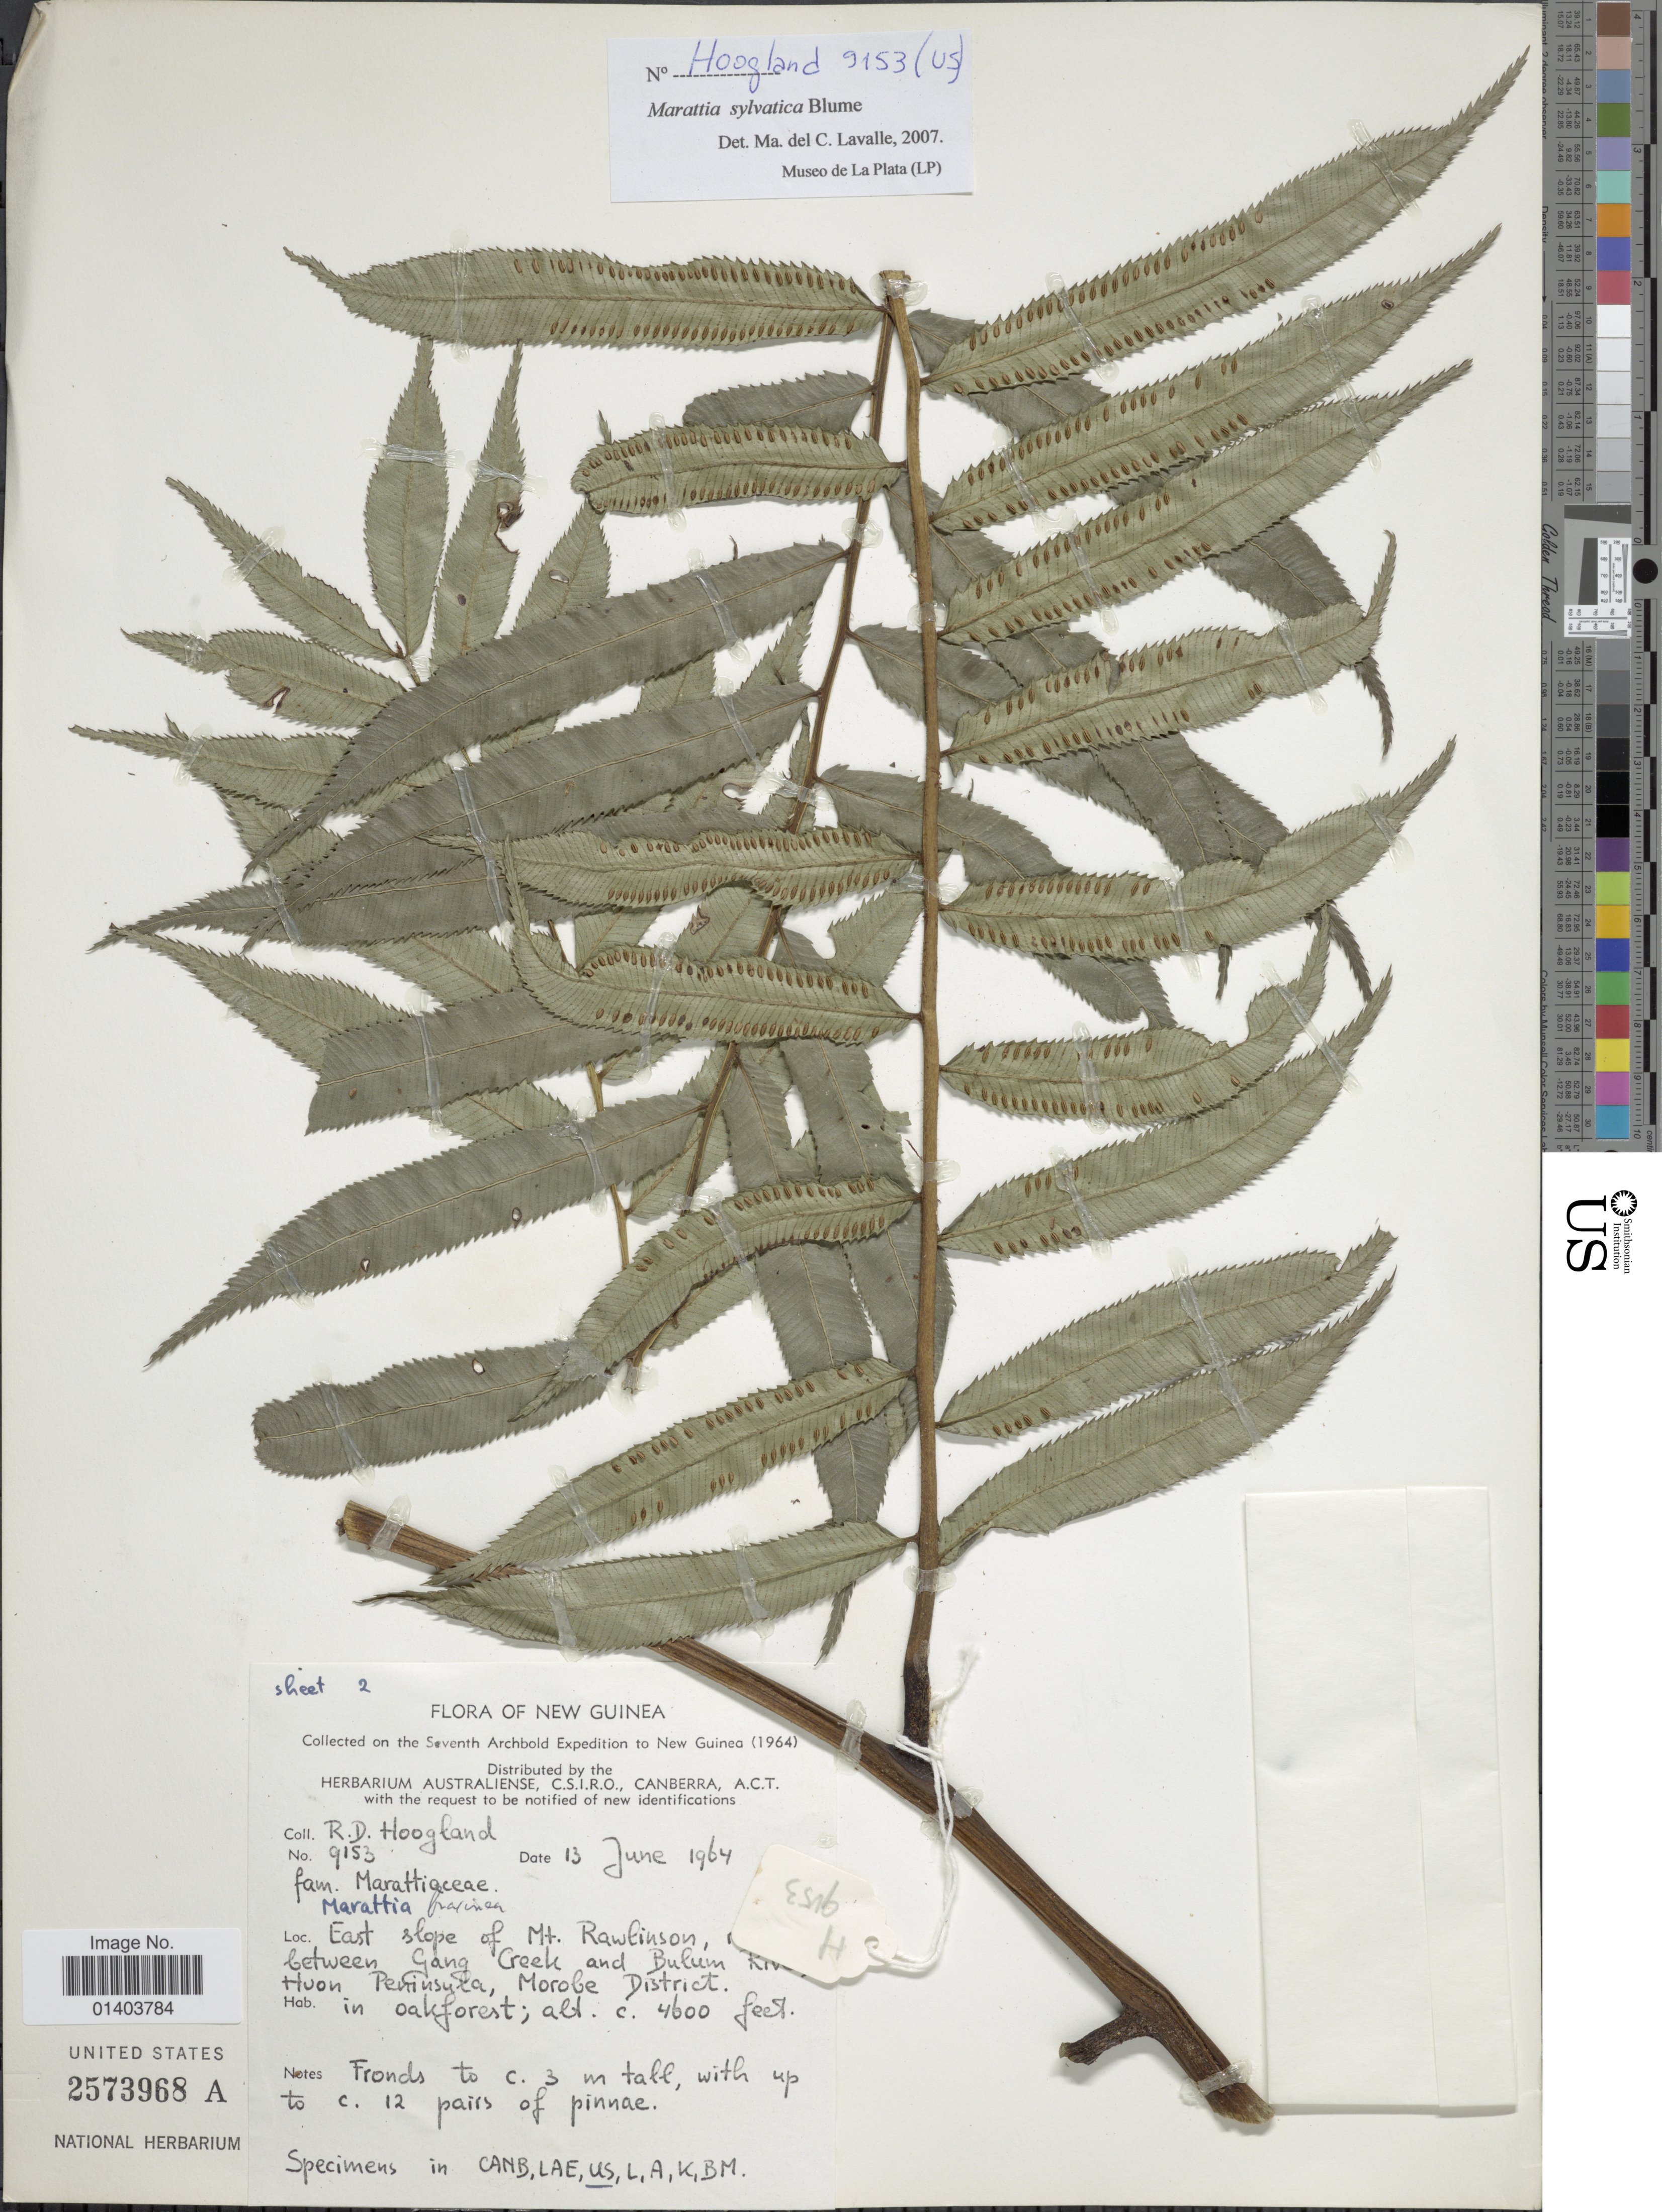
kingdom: Plantae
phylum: Tracheophyta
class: Polypodiopsida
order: Marattiales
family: Marattiaceae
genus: Ptisana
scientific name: Ptisana sylvatica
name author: (Blume) Murdock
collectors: R. D. Hoogland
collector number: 9153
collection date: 1964-06-13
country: Papua New Guinea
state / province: Morobe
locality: New Guinea, East slope of Mt Rawlinson [illegible text], between Gang Creek and Bulum Riv[illegible text] Huon Peninsula, Morobe District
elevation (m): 1402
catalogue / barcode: US 2573968A